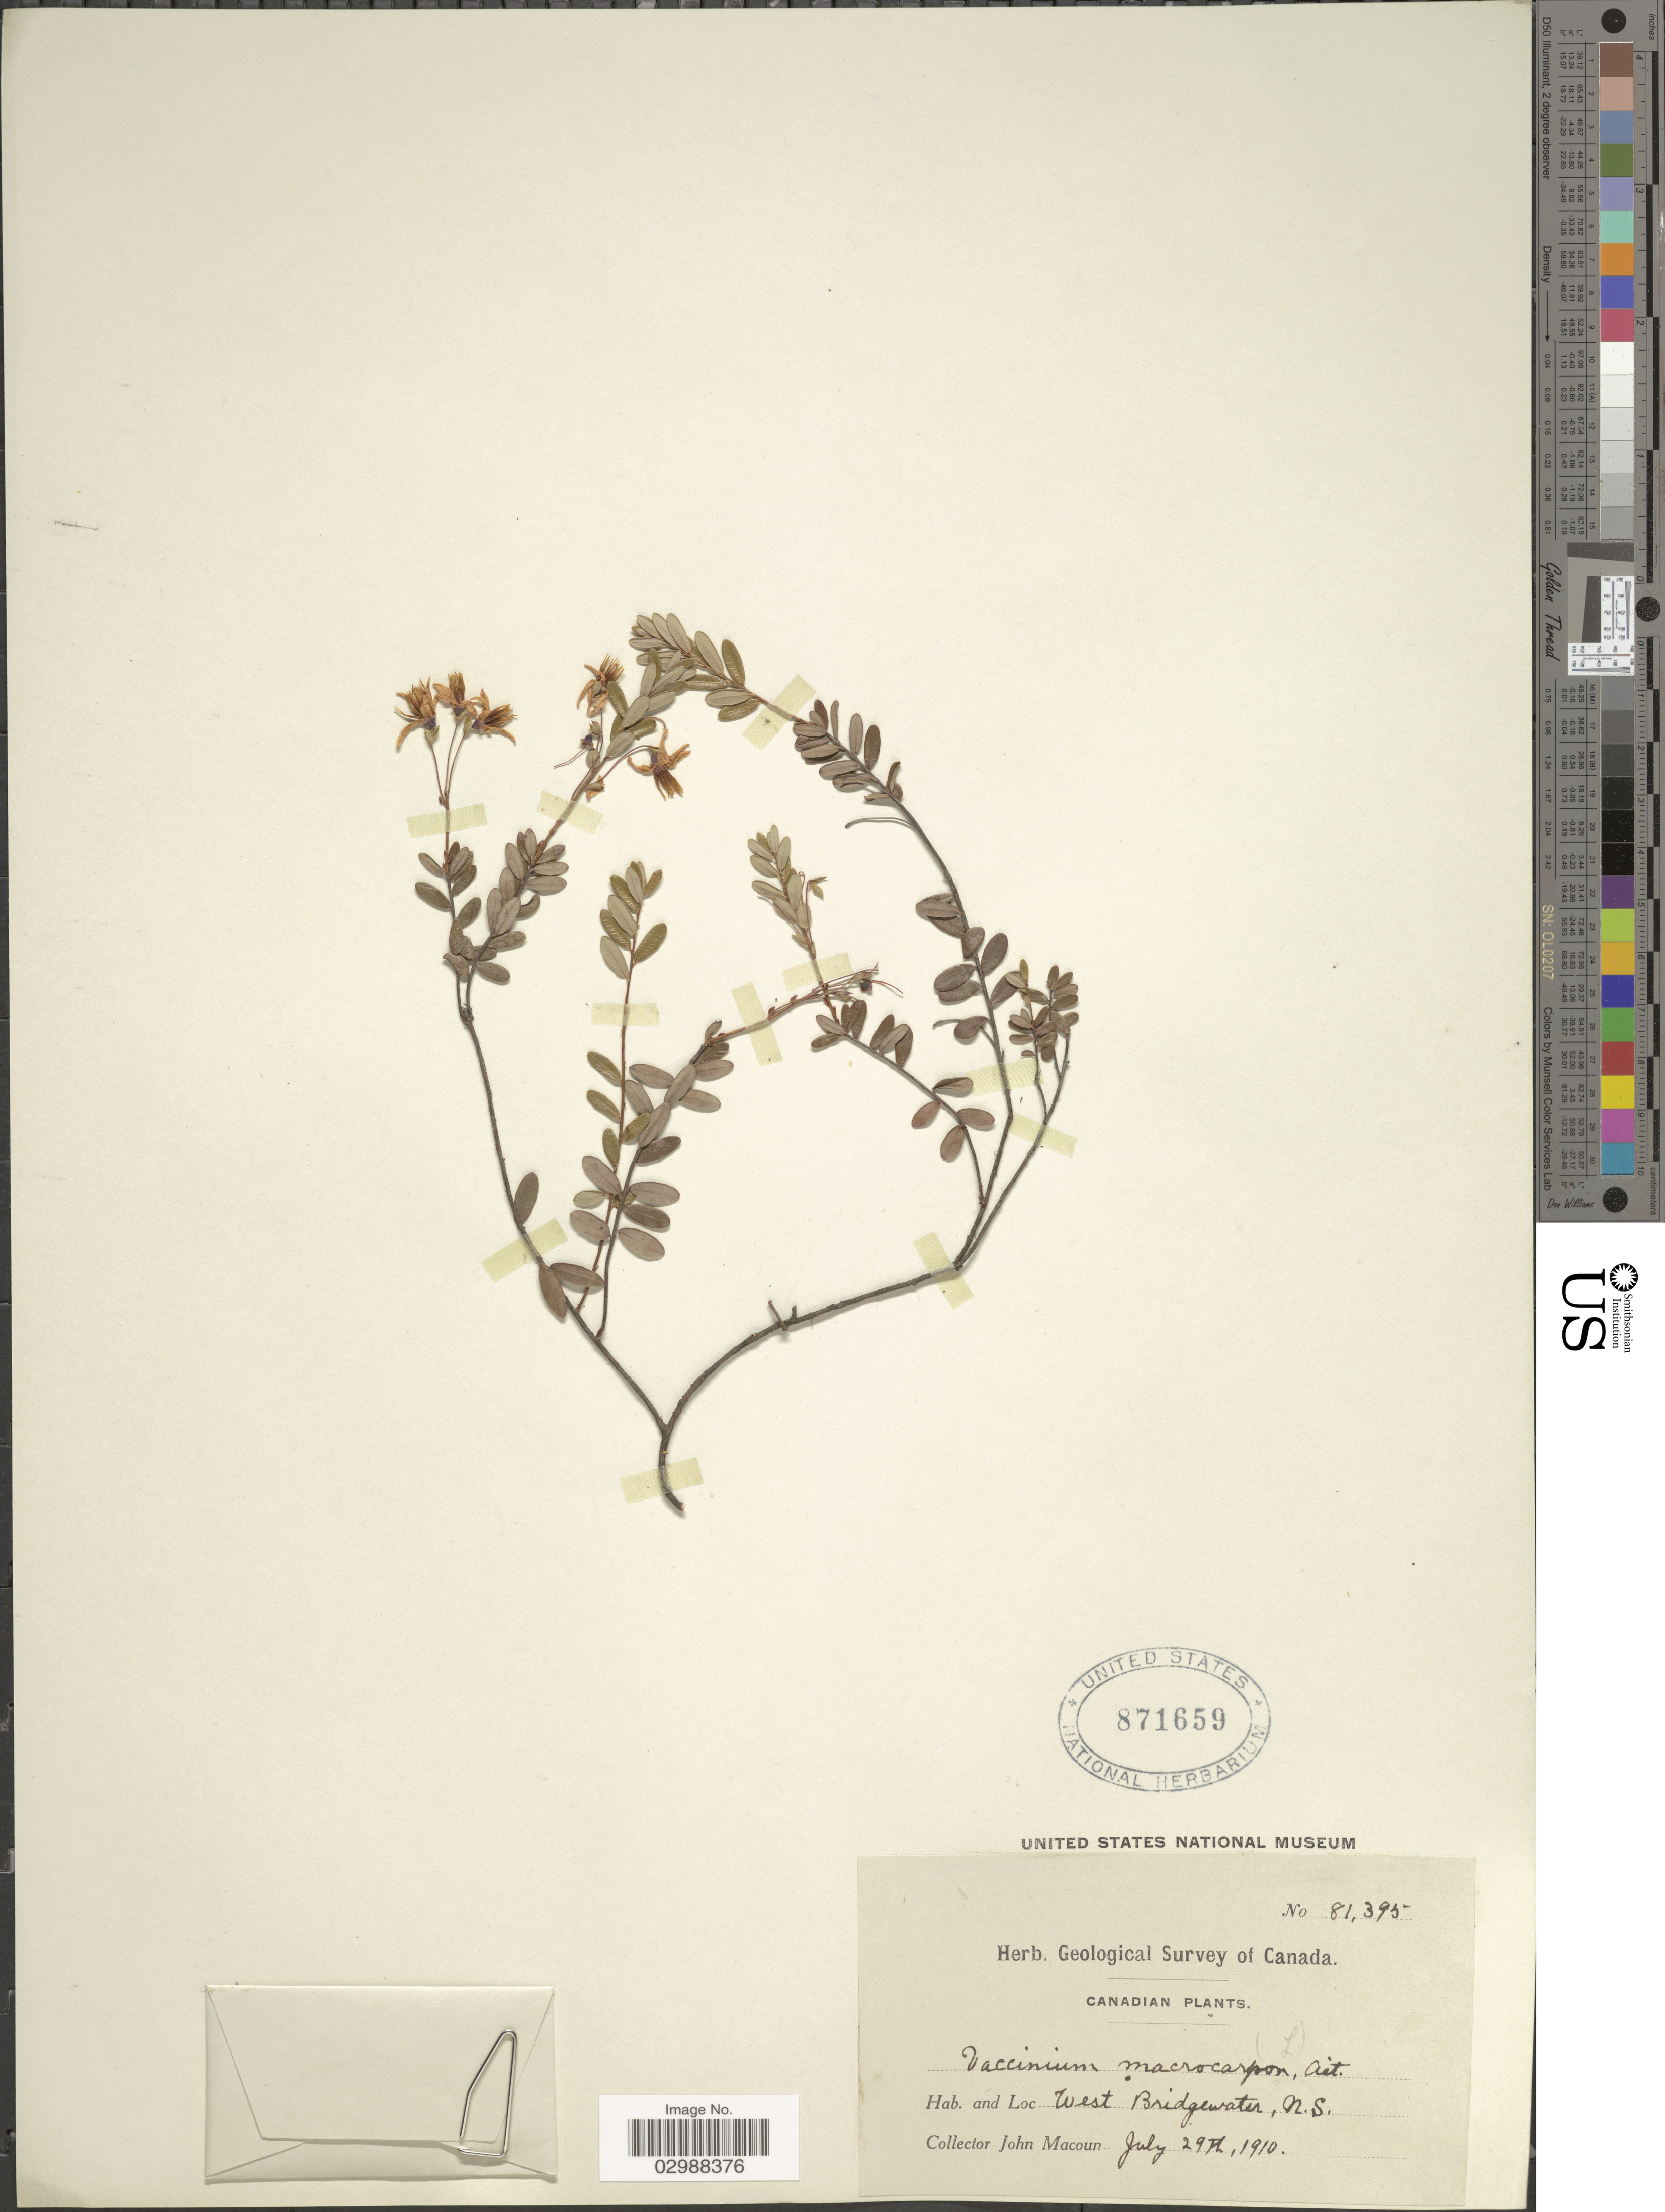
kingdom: Plantae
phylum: Tracheophyta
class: Magnoliopsida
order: Ericales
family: Ericaceae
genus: Vaccinium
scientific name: Vaccinium macrocarpon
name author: Aiton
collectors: J. Macoun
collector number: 81395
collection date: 1910-07-27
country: Canada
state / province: Nova Scotia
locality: West Bridgewater.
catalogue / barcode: US 871659